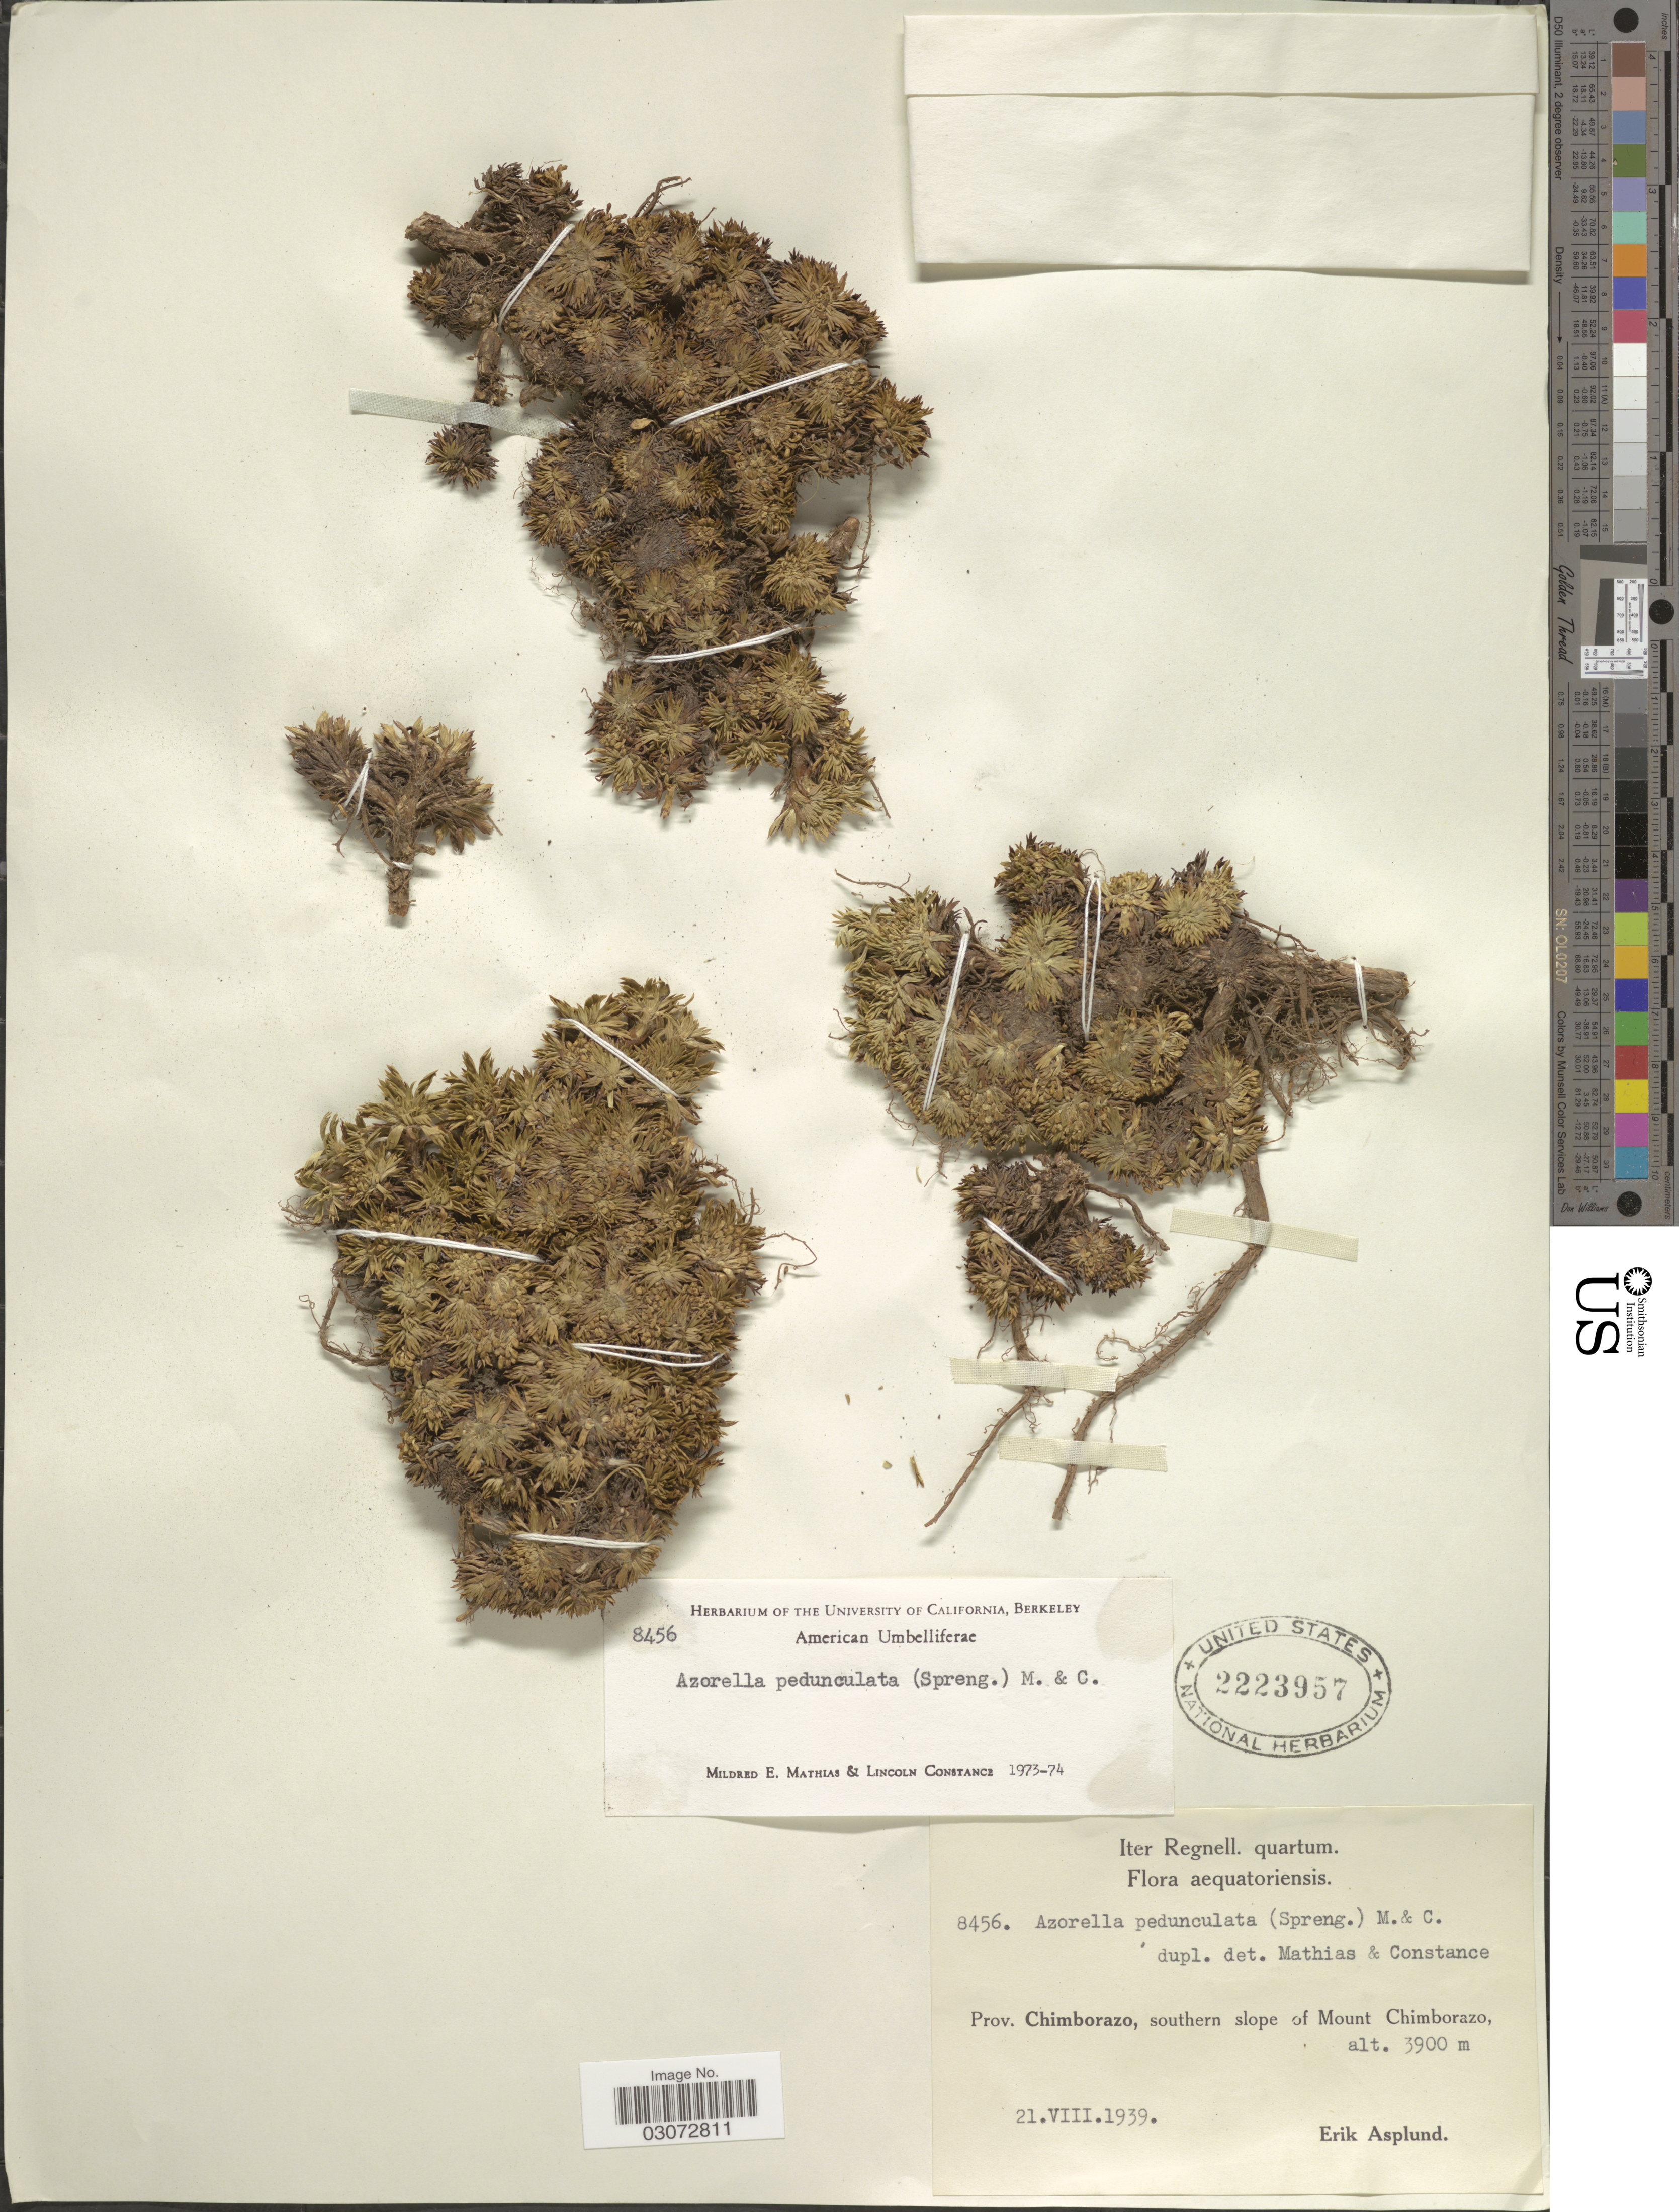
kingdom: Plantae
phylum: Tracheophyta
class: Magnoliopsida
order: Apiales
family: Apiaceae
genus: Azorella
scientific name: Azorella pedunculata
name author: (Spreng.) Mathias & Constance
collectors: E. Asplund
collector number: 8456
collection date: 1939-08-21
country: Ecuador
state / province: Chimborazo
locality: Southern slope of Mount Chimborazo.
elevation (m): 3900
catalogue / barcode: US 2223957